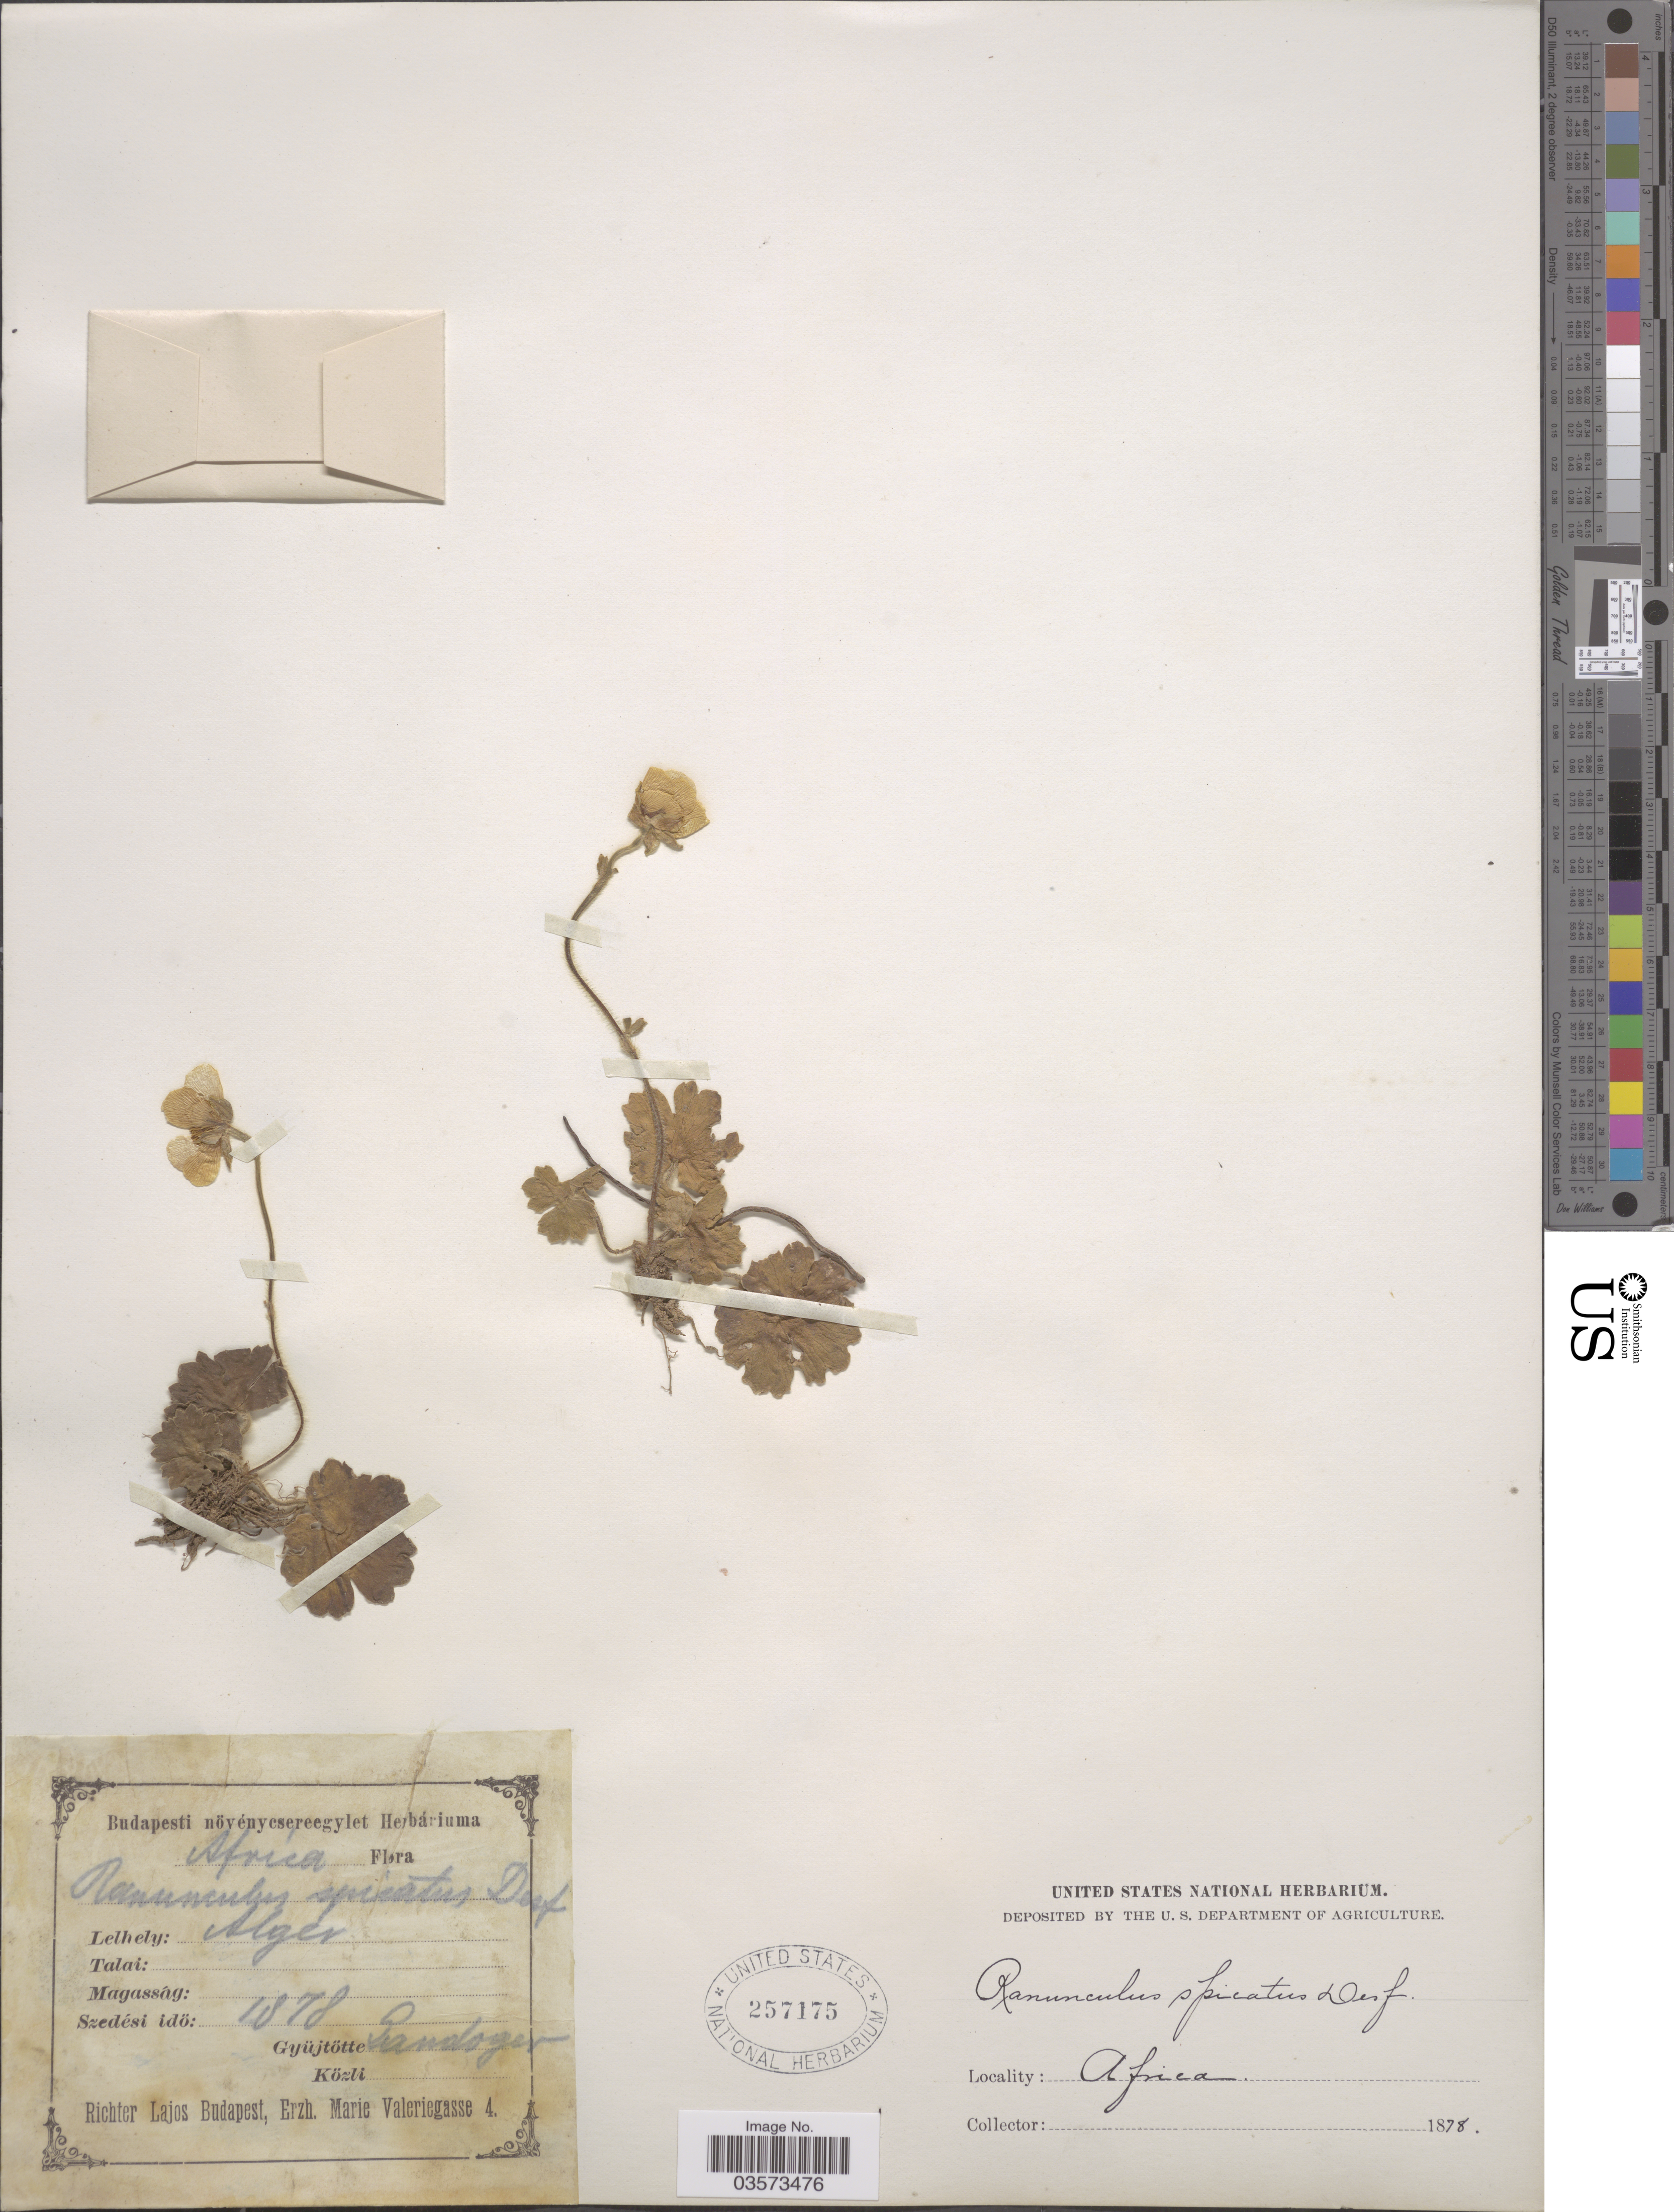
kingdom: Plantae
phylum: Tracheophyta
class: Magnoliopsida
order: Ranunculales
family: Ranunculaceae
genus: Ranunculus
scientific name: Ranunculus spicatus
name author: Desf.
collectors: Gandoger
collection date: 1878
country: Algeria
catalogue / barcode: US 257175